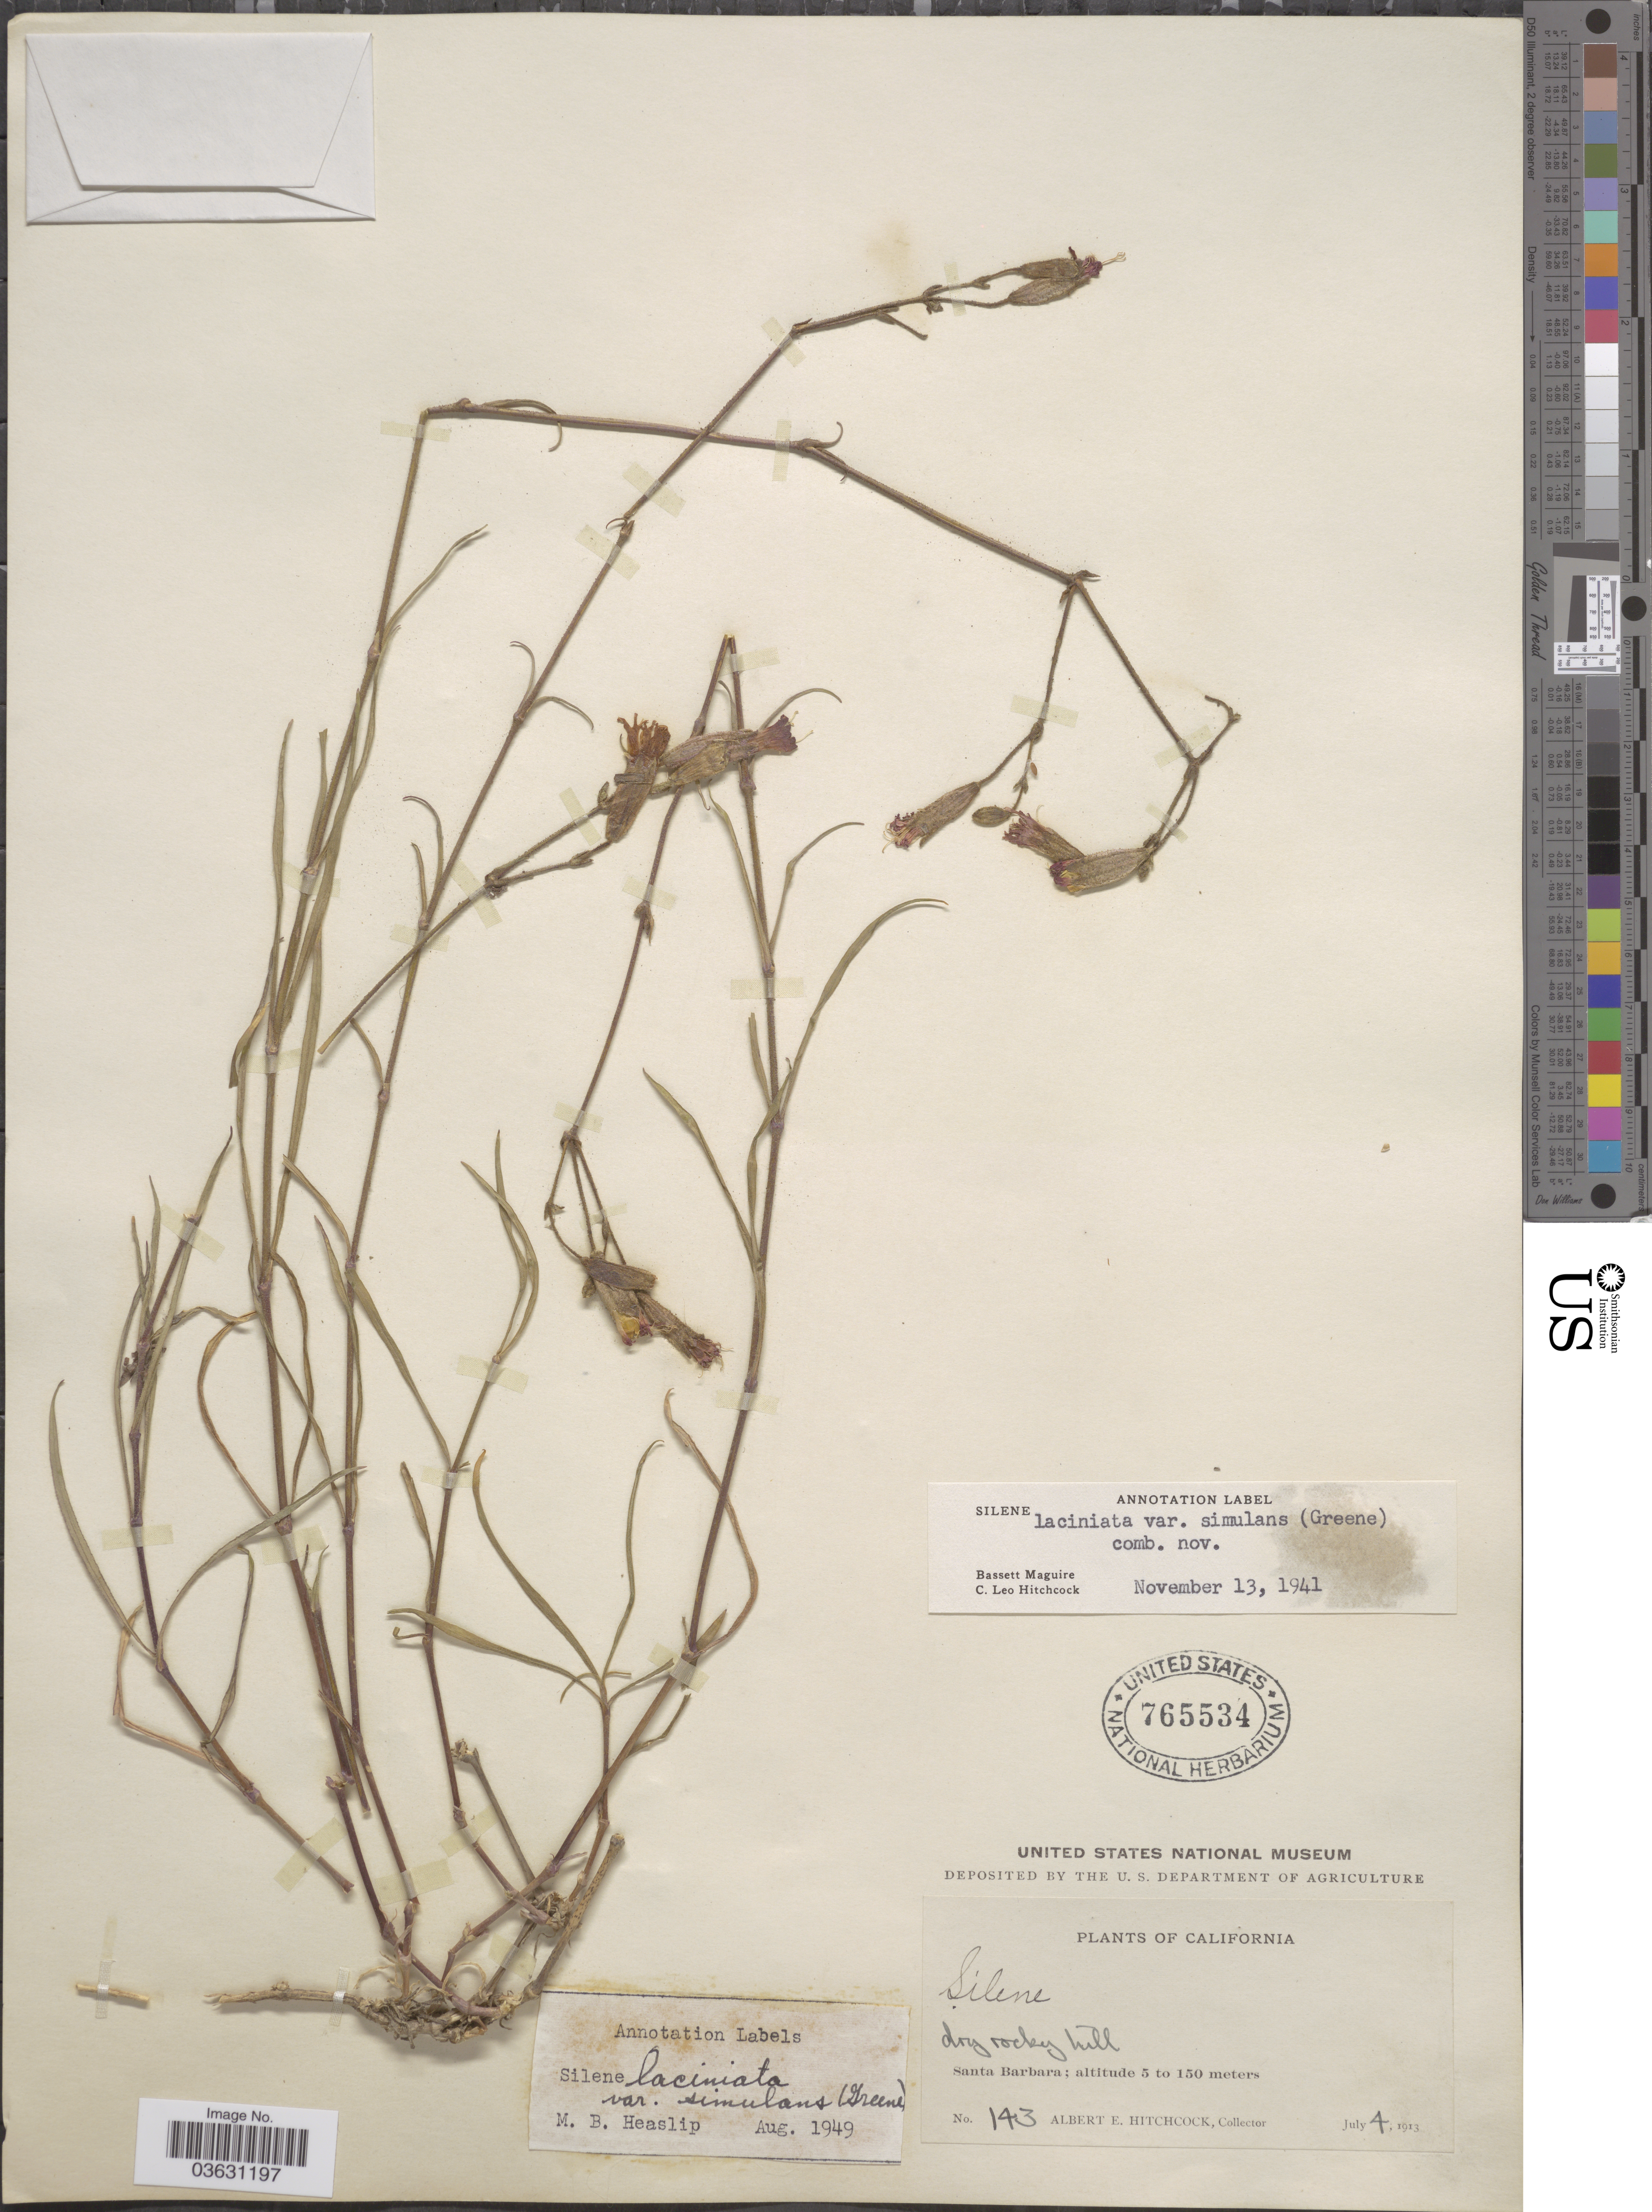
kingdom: Plantae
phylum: Tracheophyta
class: Magnoliopsida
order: Caryophyllales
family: Caryophyllaceae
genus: Silene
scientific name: Silene laciniata var. simulans (Greene) C.L. Hitchc. & Maguire comb. nov. ined.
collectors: A. Hitchcock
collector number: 143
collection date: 1913-07-04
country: United States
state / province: California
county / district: Santa Barbara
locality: Santa Barbara.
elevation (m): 5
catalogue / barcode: US 765534